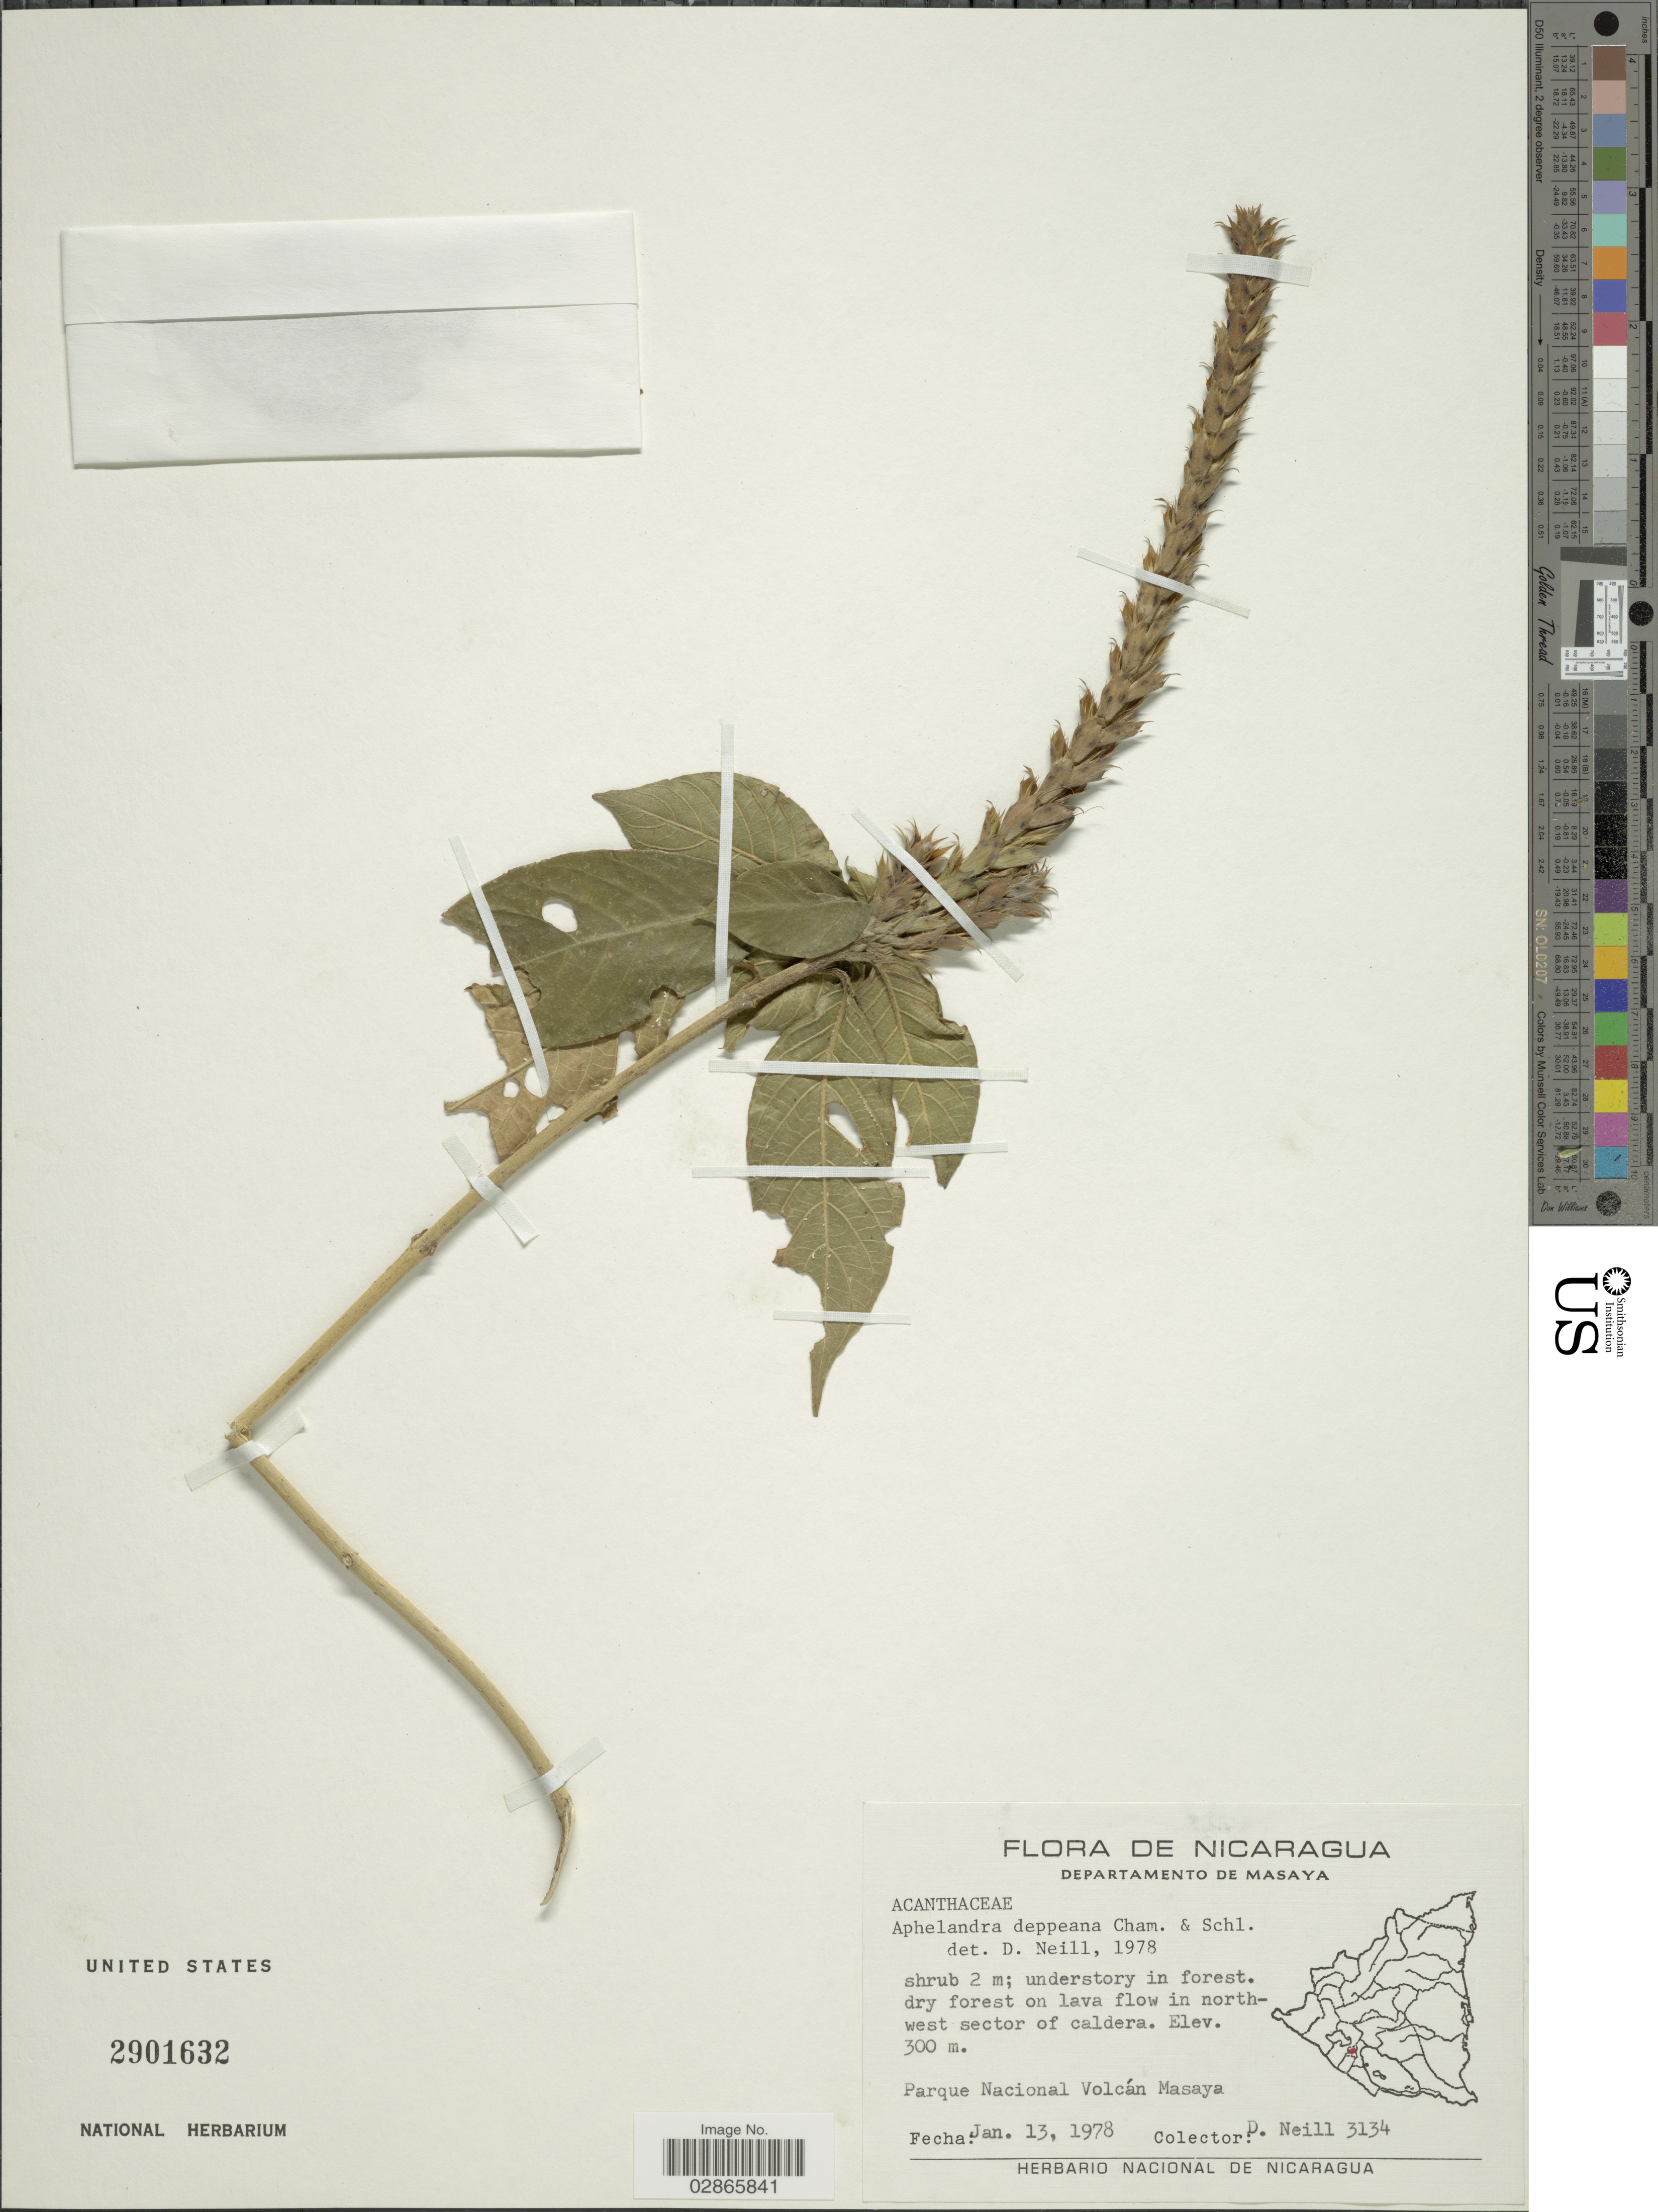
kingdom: Plantae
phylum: Tracheophyta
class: Magnoliopsida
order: Lamiales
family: Acanthaceae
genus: Aphelandra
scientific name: Aphelandra deppeana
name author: Schltdl. & Cham.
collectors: D. Neill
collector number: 3134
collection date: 1978-01-13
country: Nicaragua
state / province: Masaya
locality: Departamento de Masaya. Parque Nacional Volcán Masaya.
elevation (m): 300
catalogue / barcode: US 2901632